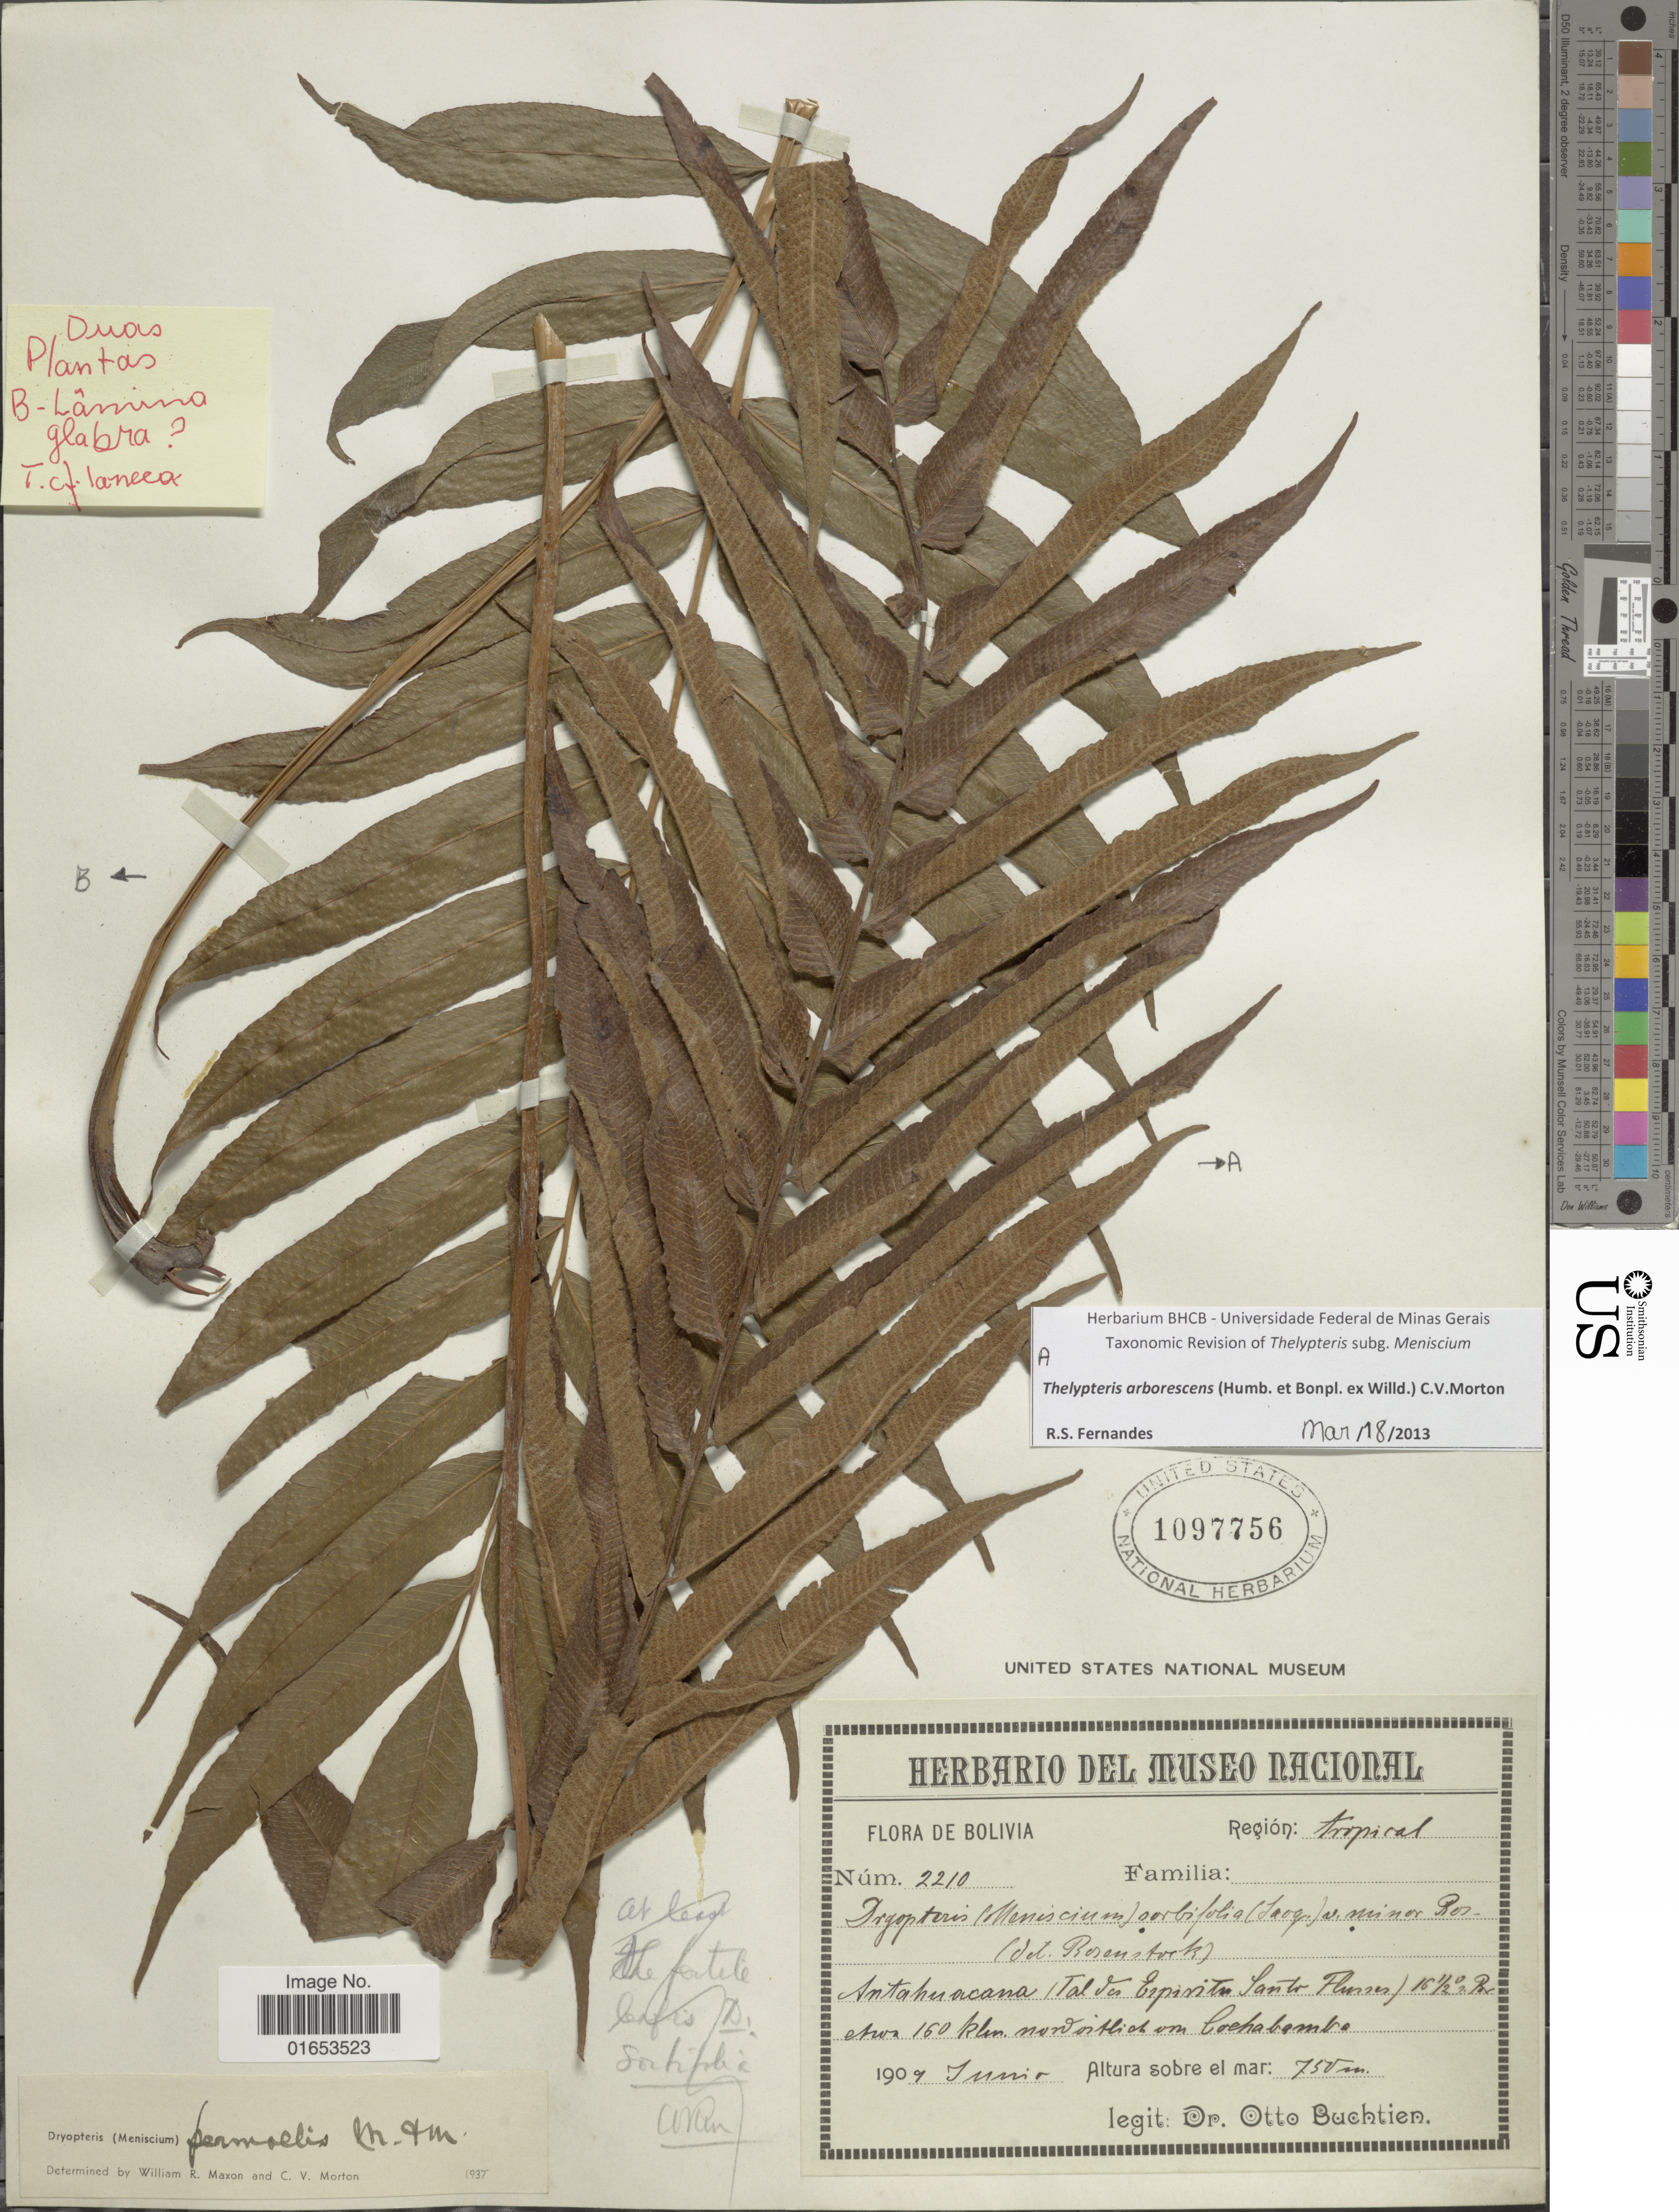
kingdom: Plantae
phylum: Tracheophyta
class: Polypodiopsida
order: Polypodiales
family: Thelypteridaceae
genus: Meniscium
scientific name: Meniscium arborescens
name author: Humb. & Bonpl. ex Willd.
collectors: O. Buchtien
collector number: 2210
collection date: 1909-06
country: Bolivia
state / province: Cochabamba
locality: Región: tropical. Antahuacana (Valley of Espiritu Santo River) 160 klm. N from Cochabamba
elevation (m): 750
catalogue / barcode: US 1097756